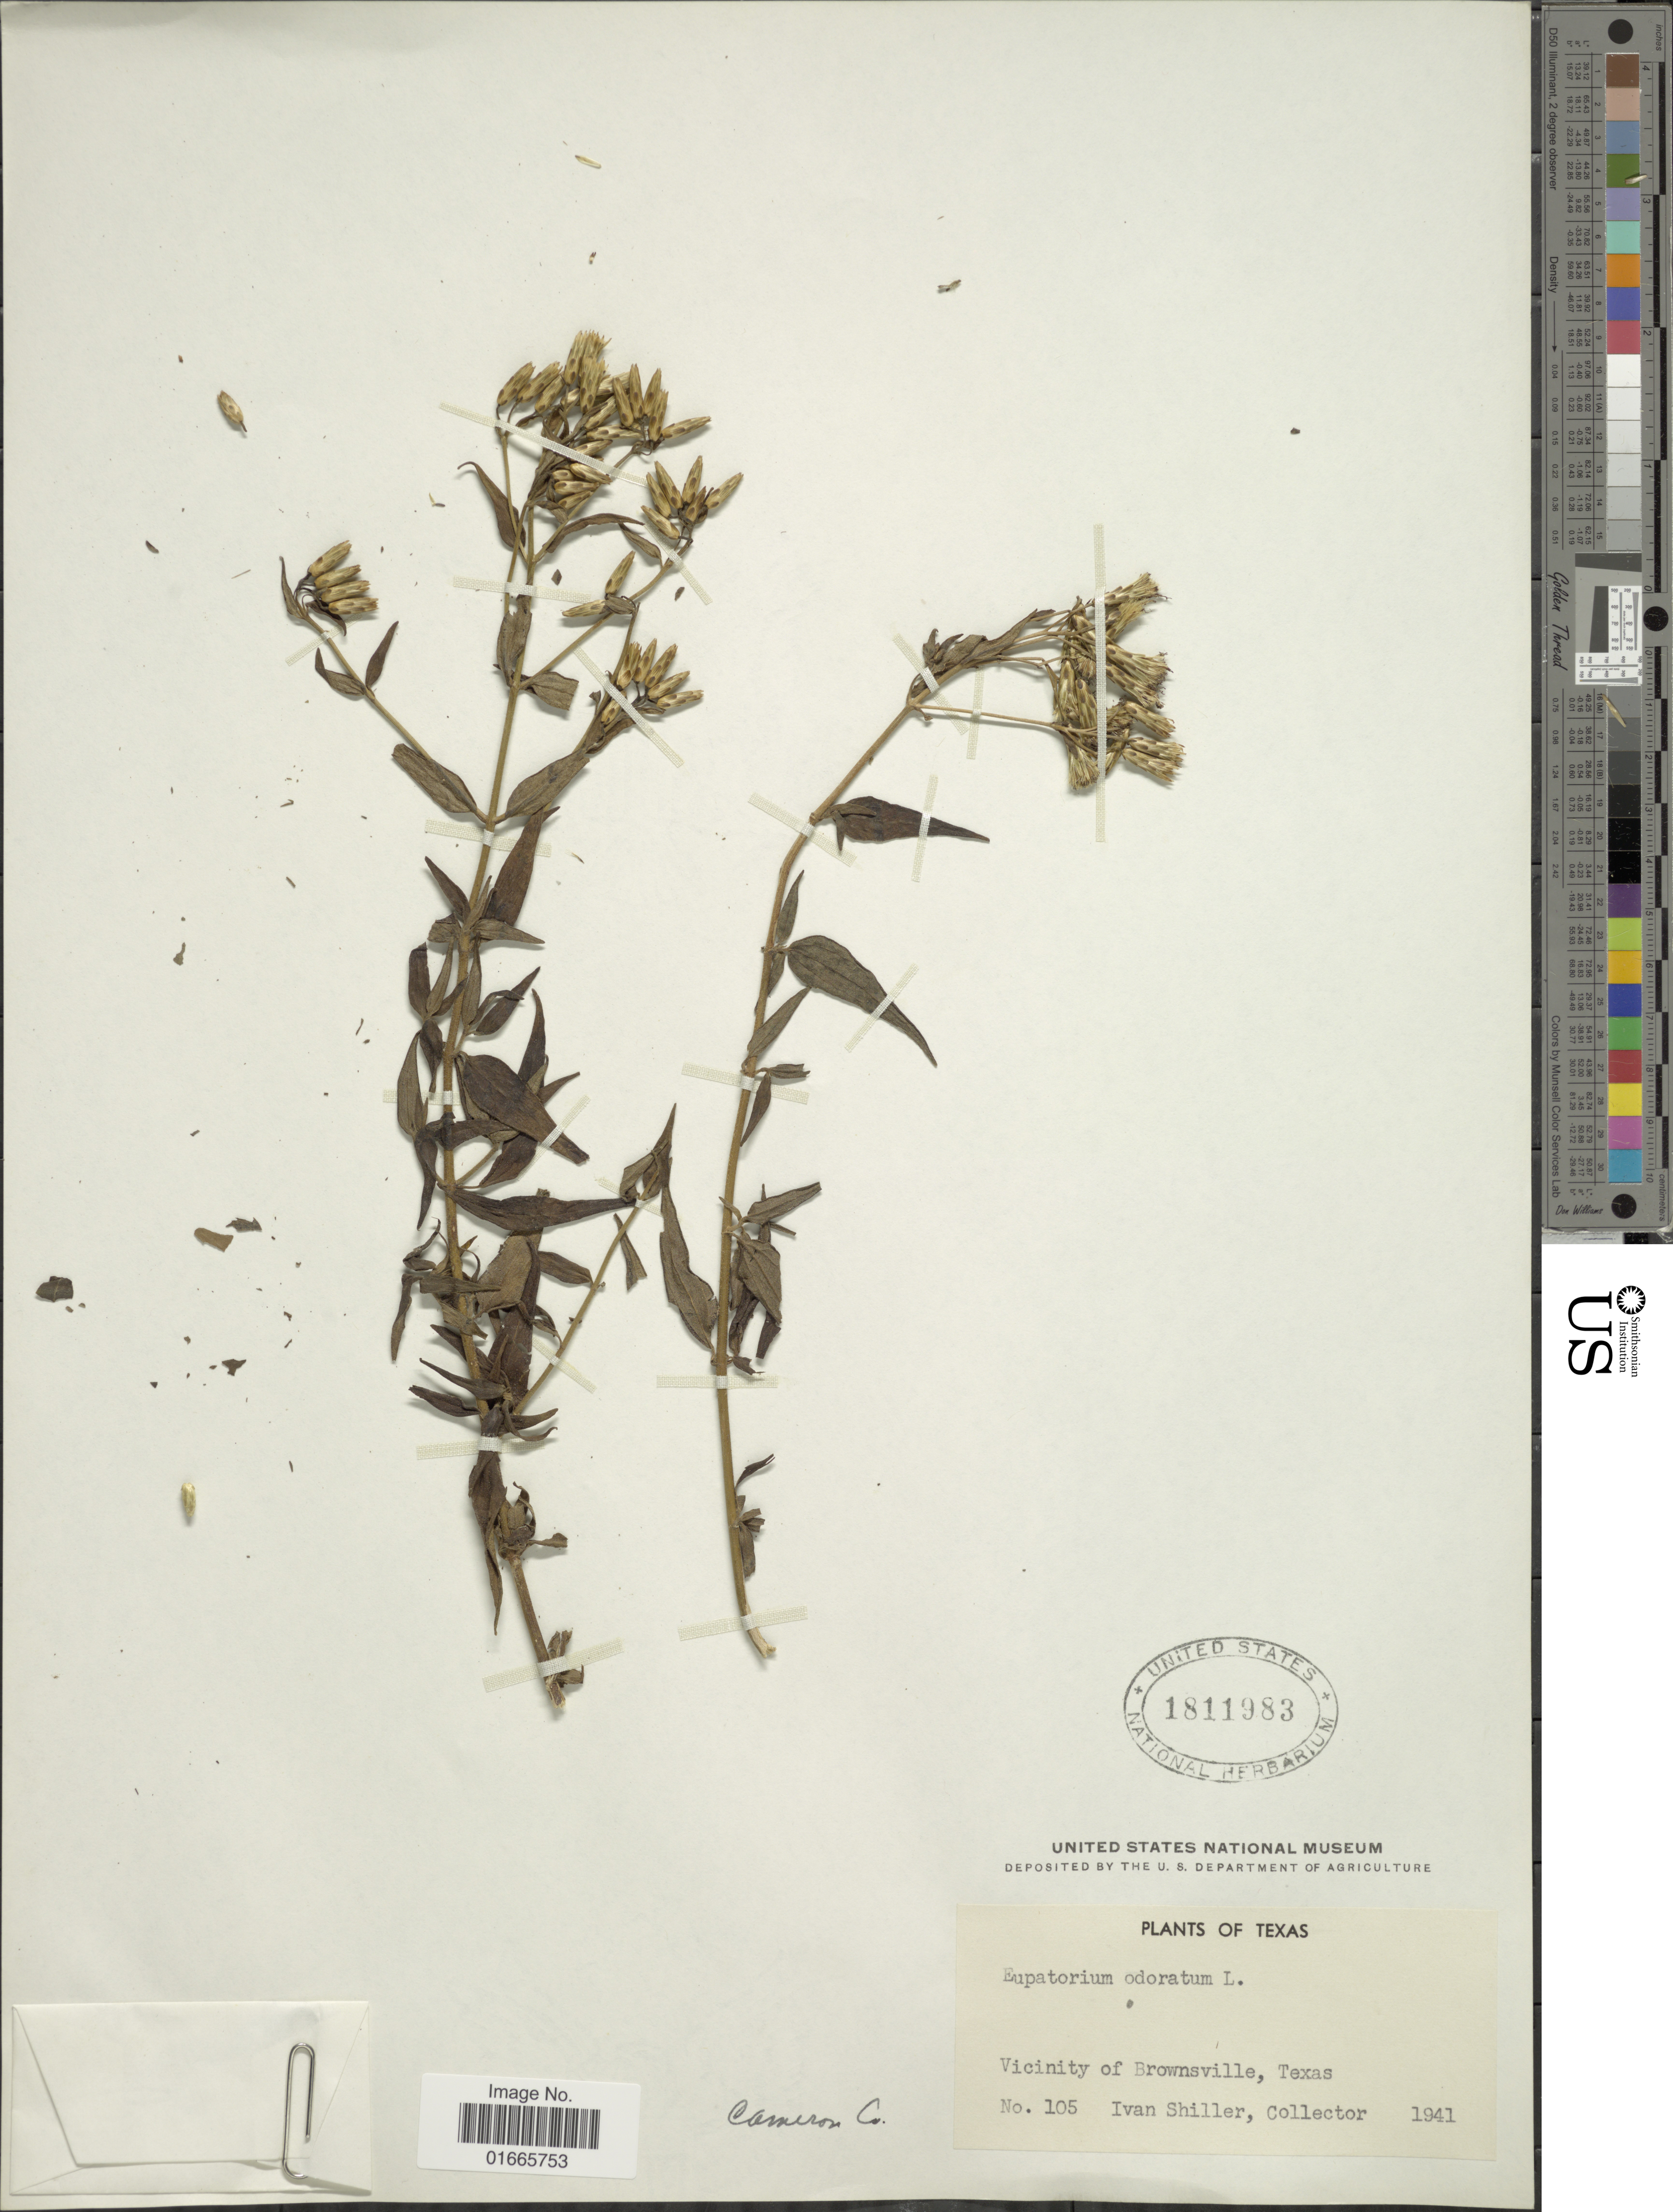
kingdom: Plantae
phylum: Tracheophyta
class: Magnoliopsida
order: Asterales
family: Asteraceae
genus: Chromolaena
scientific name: Chromolaena odorata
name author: (L.) R.M. King & H. Rob.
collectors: I. Shiller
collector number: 105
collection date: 1941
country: United States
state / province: Texas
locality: Vicinity of Brownsville.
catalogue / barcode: US 1811983